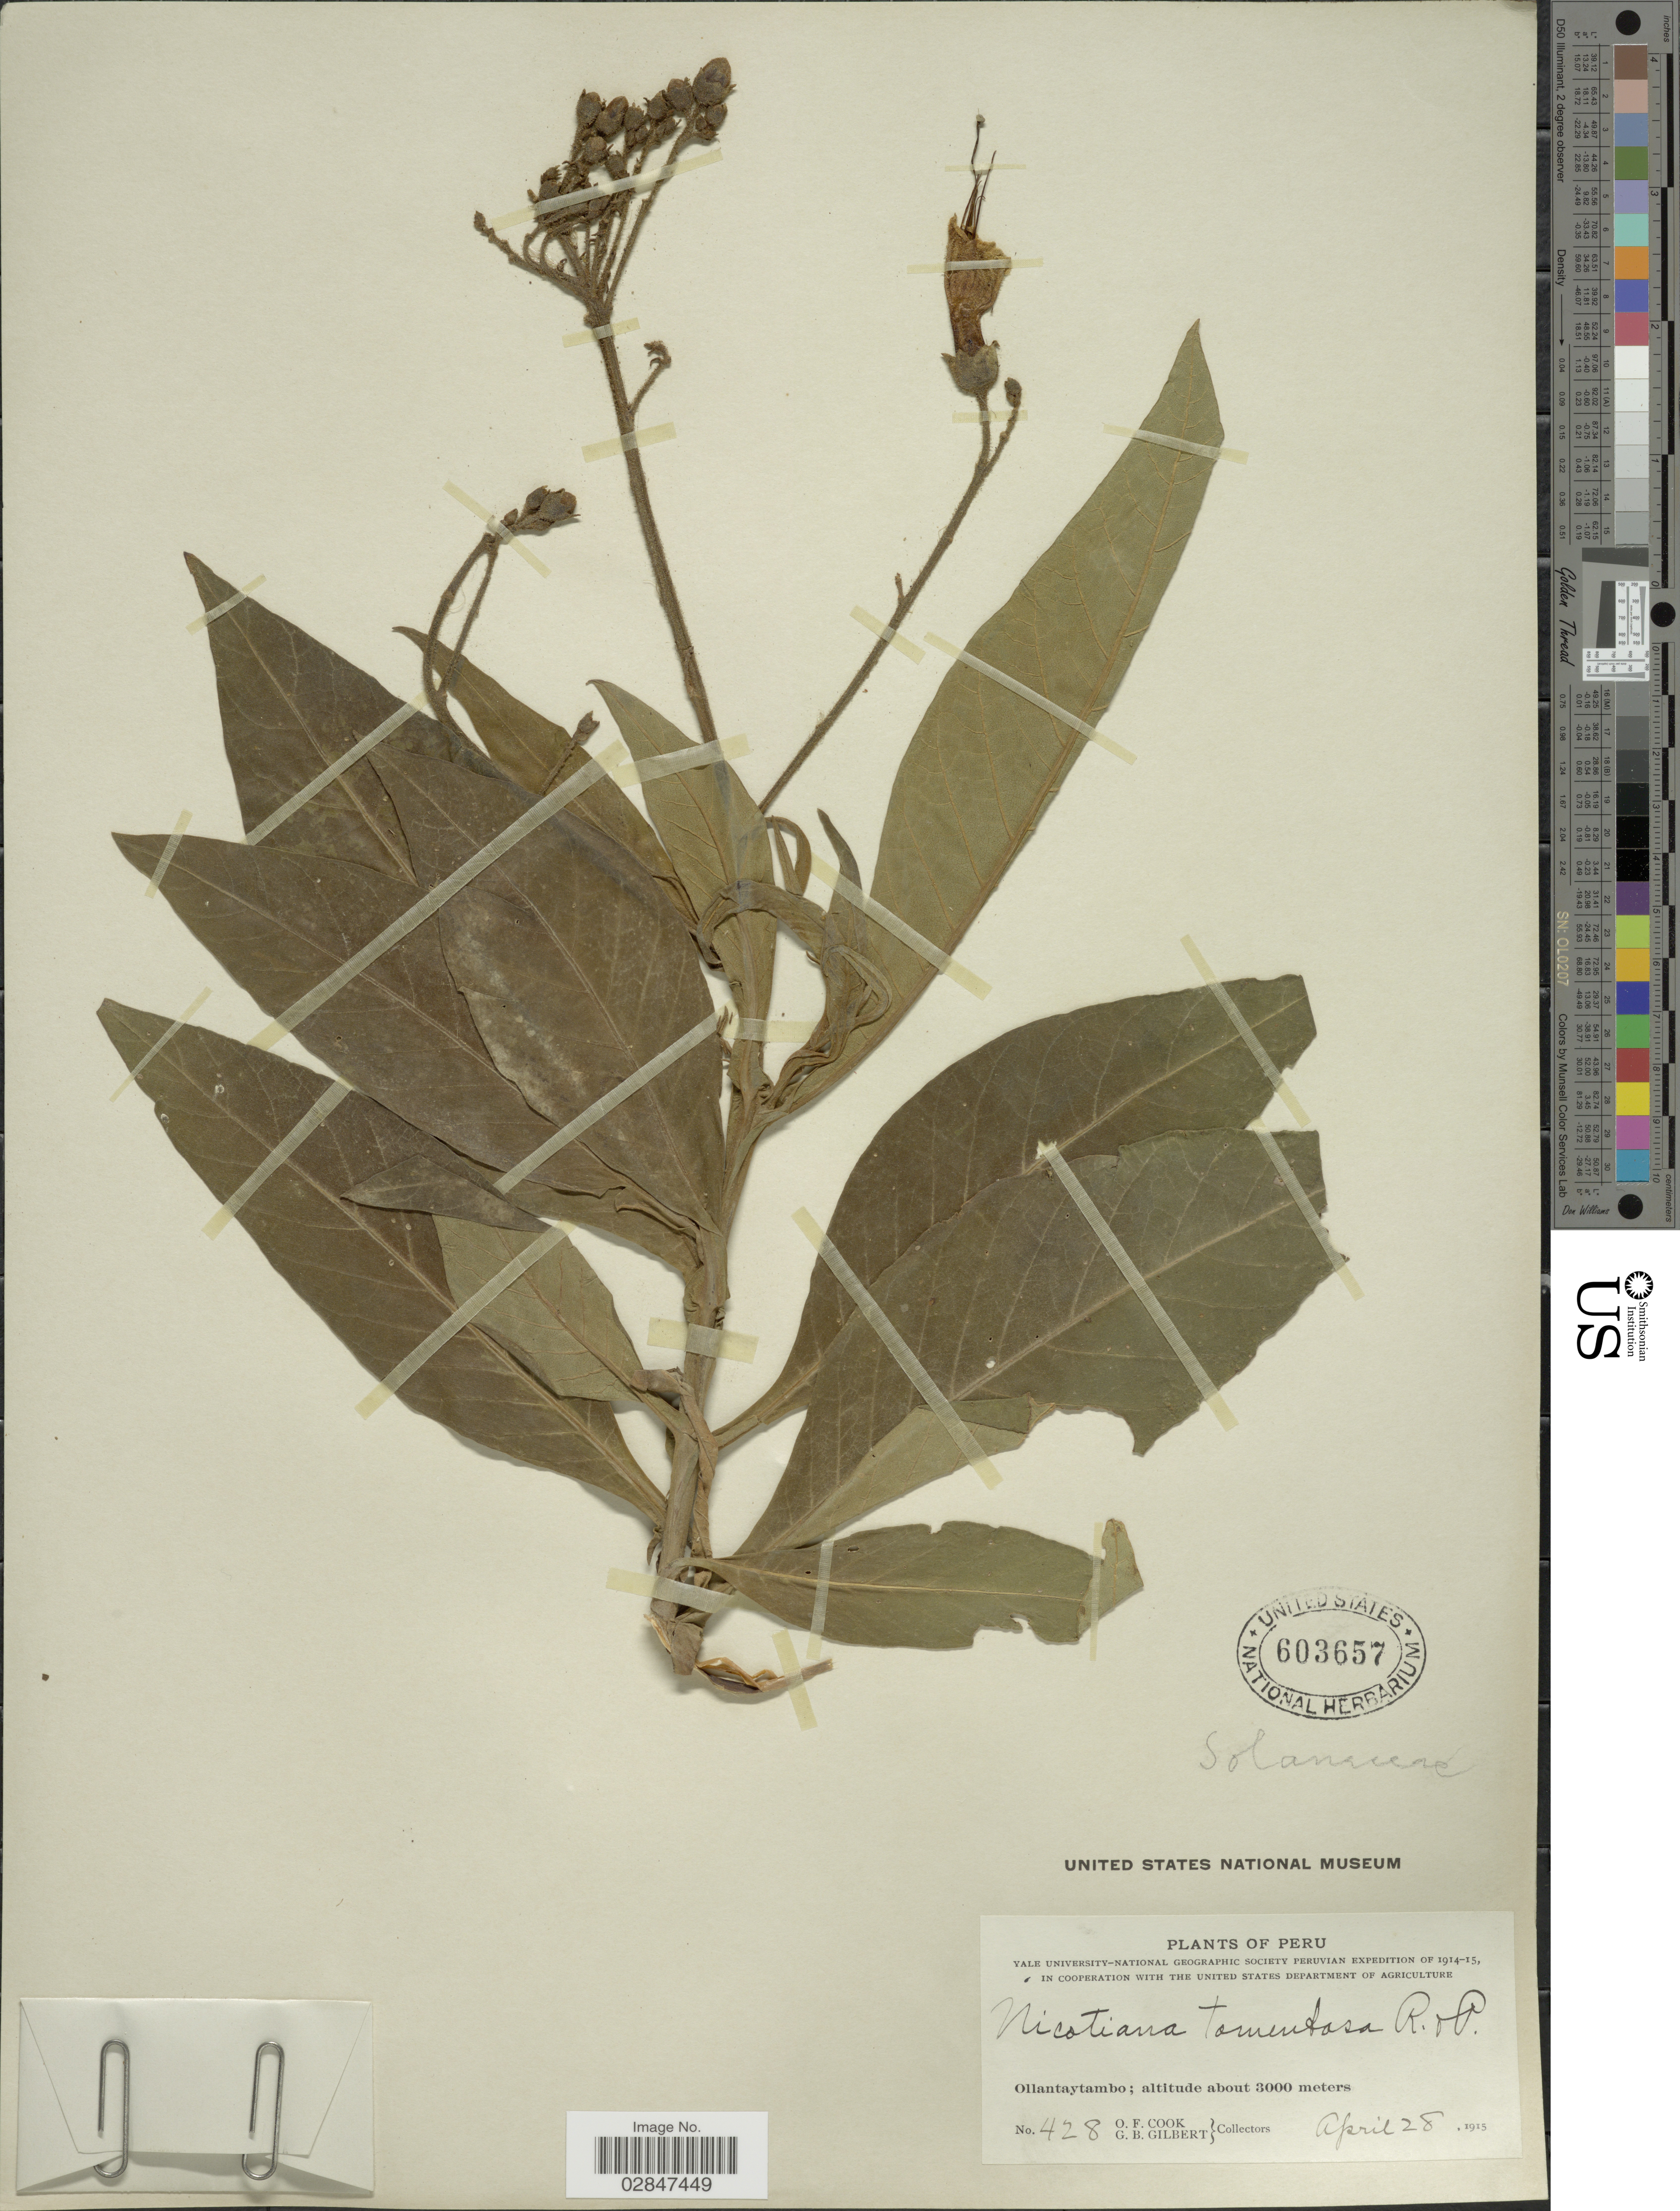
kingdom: Plantae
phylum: Tracheophyta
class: Magnoliopsida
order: Solanales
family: Solanaceae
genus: Nicotiana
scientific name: Nicotiana tomentosa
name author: Ruiz & Pav.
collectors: O. F. Cook & G. B. Gilbert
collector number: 428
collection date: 1915-04-28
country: Peru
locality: Ollantaytambo.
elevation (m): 3000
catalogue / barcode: US 603657